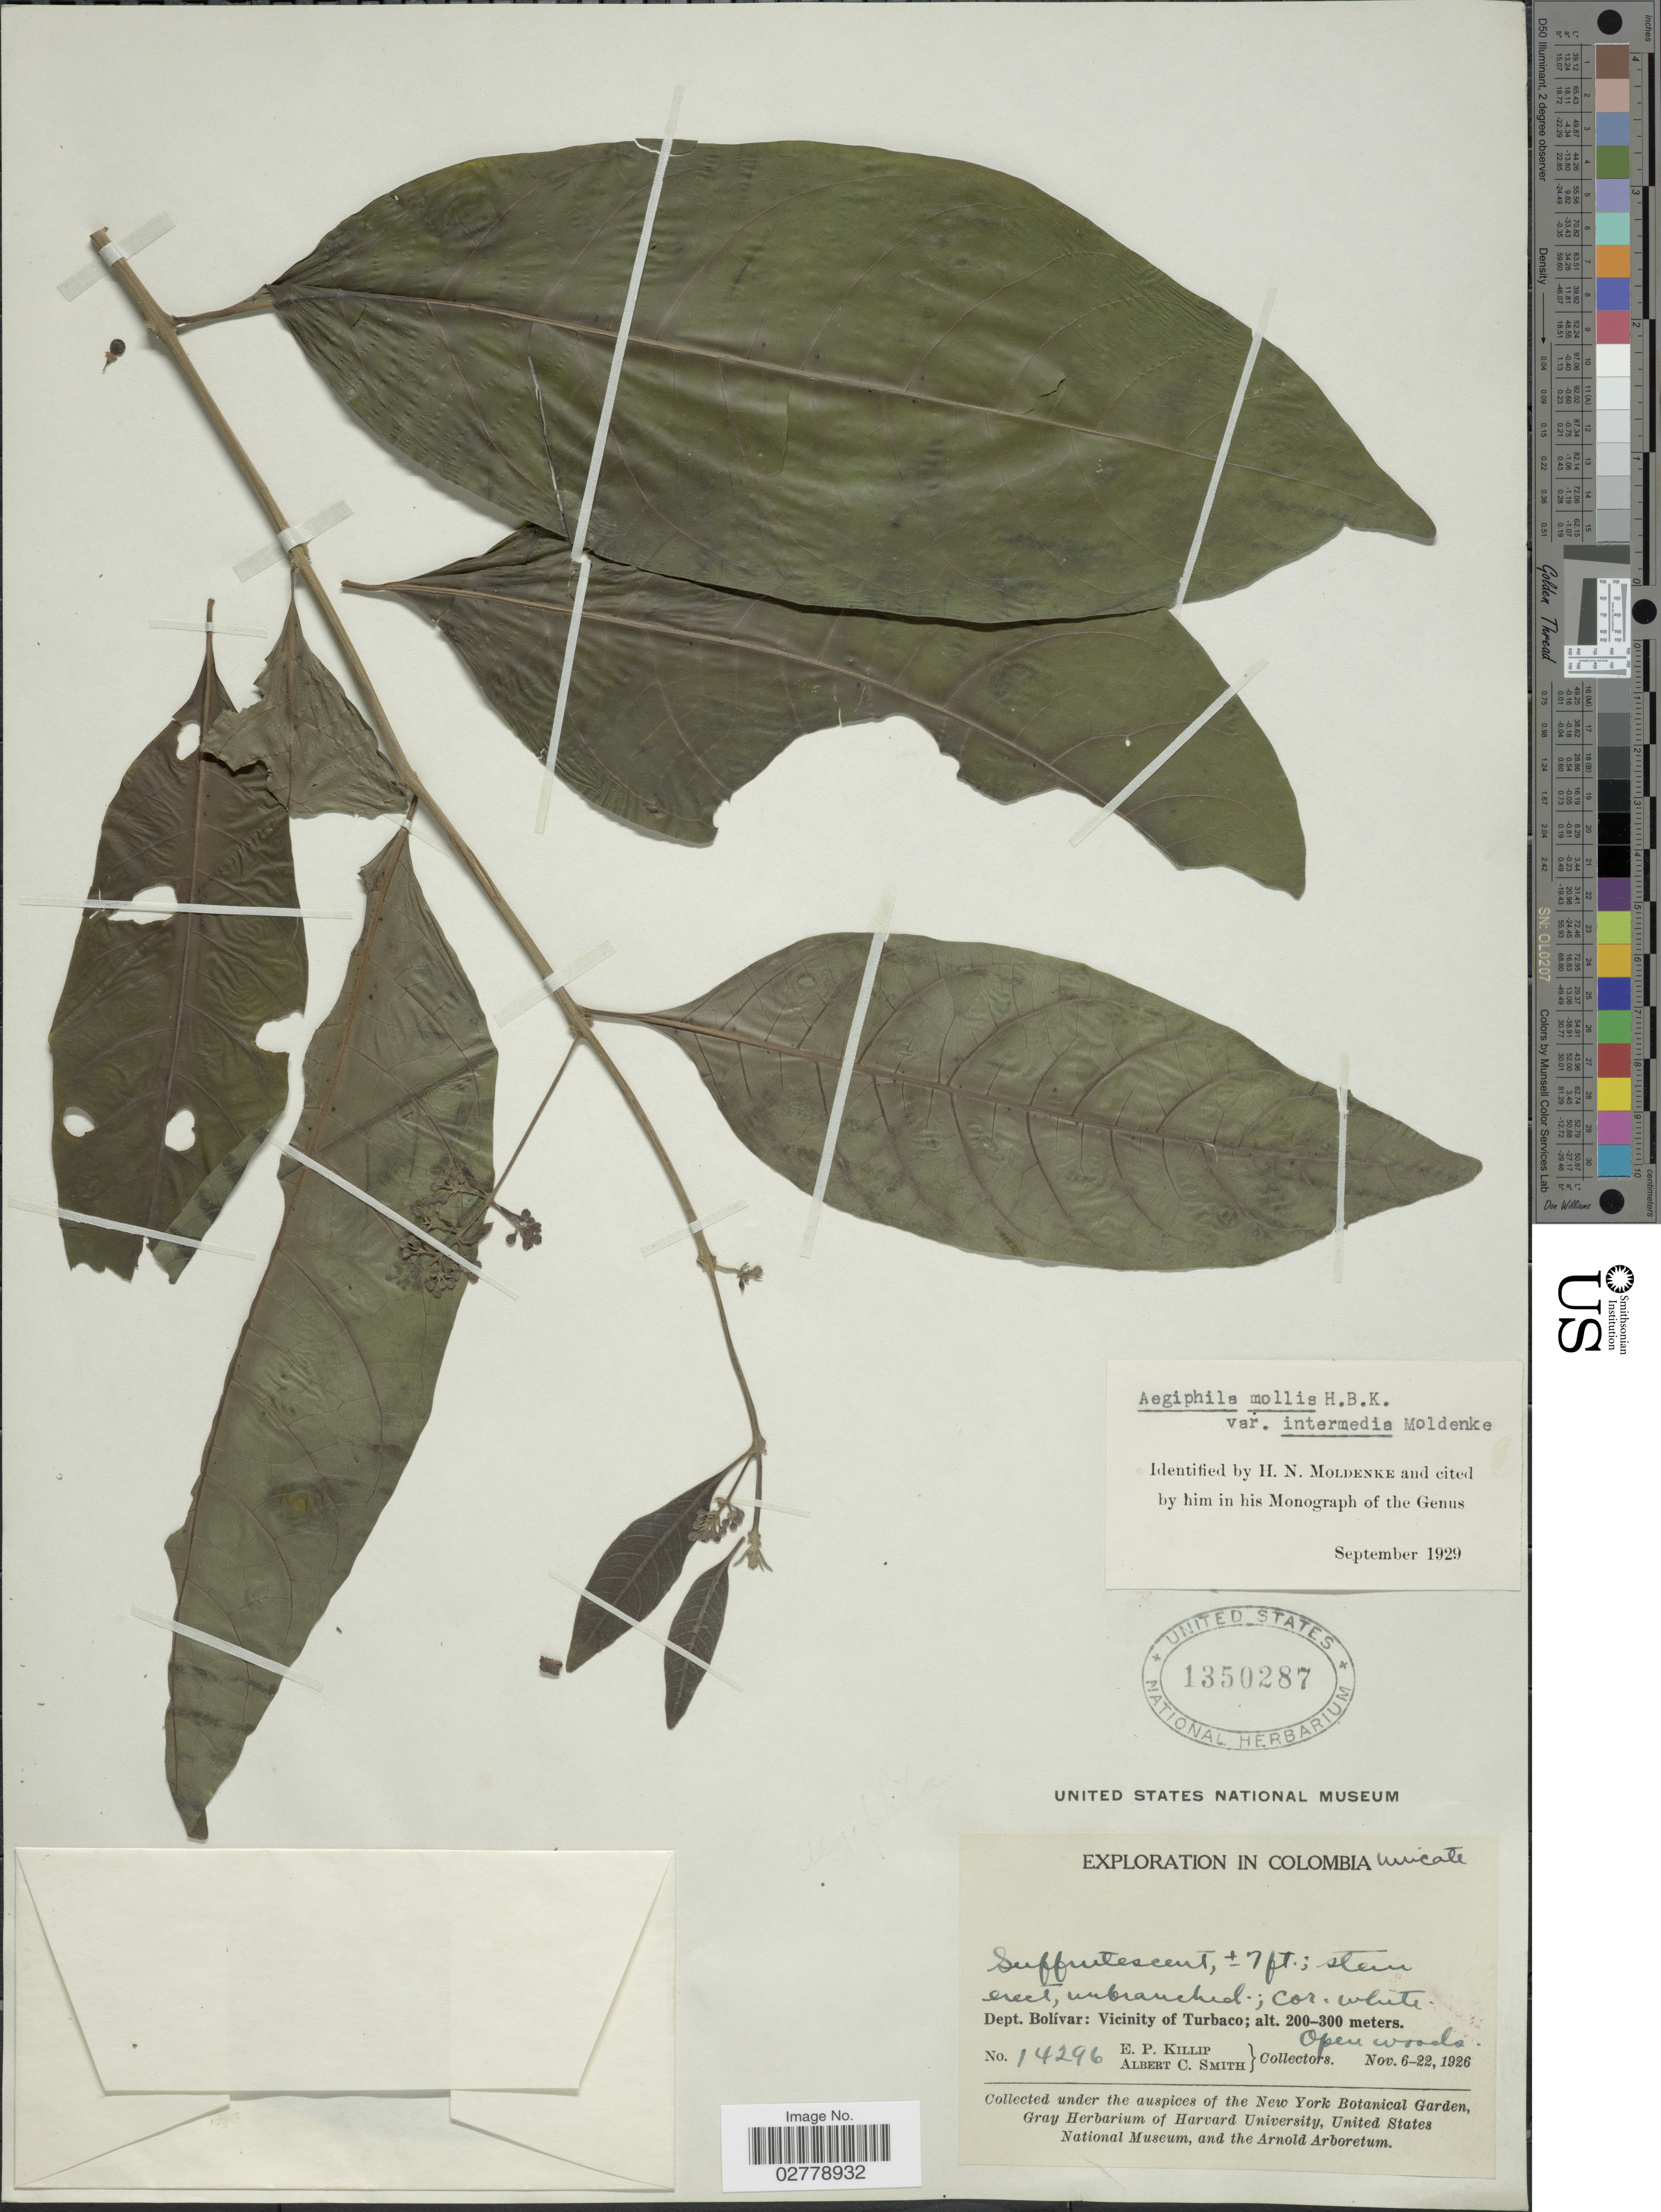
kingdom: Plantae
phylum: Tracheophyta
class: Magnoliopsida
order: Lamiales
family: Lamiaceae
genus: Aegiphila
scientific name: Aegiphila mollis var. intermedia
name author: Moldenke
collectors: E. P. Killip & A. C. Smith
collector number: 14296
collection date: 1926-11-06/1926-11-22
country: Colombia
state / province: Bolívar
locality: Dept. Bolívar: Vicinity of Turbaco.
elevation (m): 200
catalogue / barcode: US 1350287